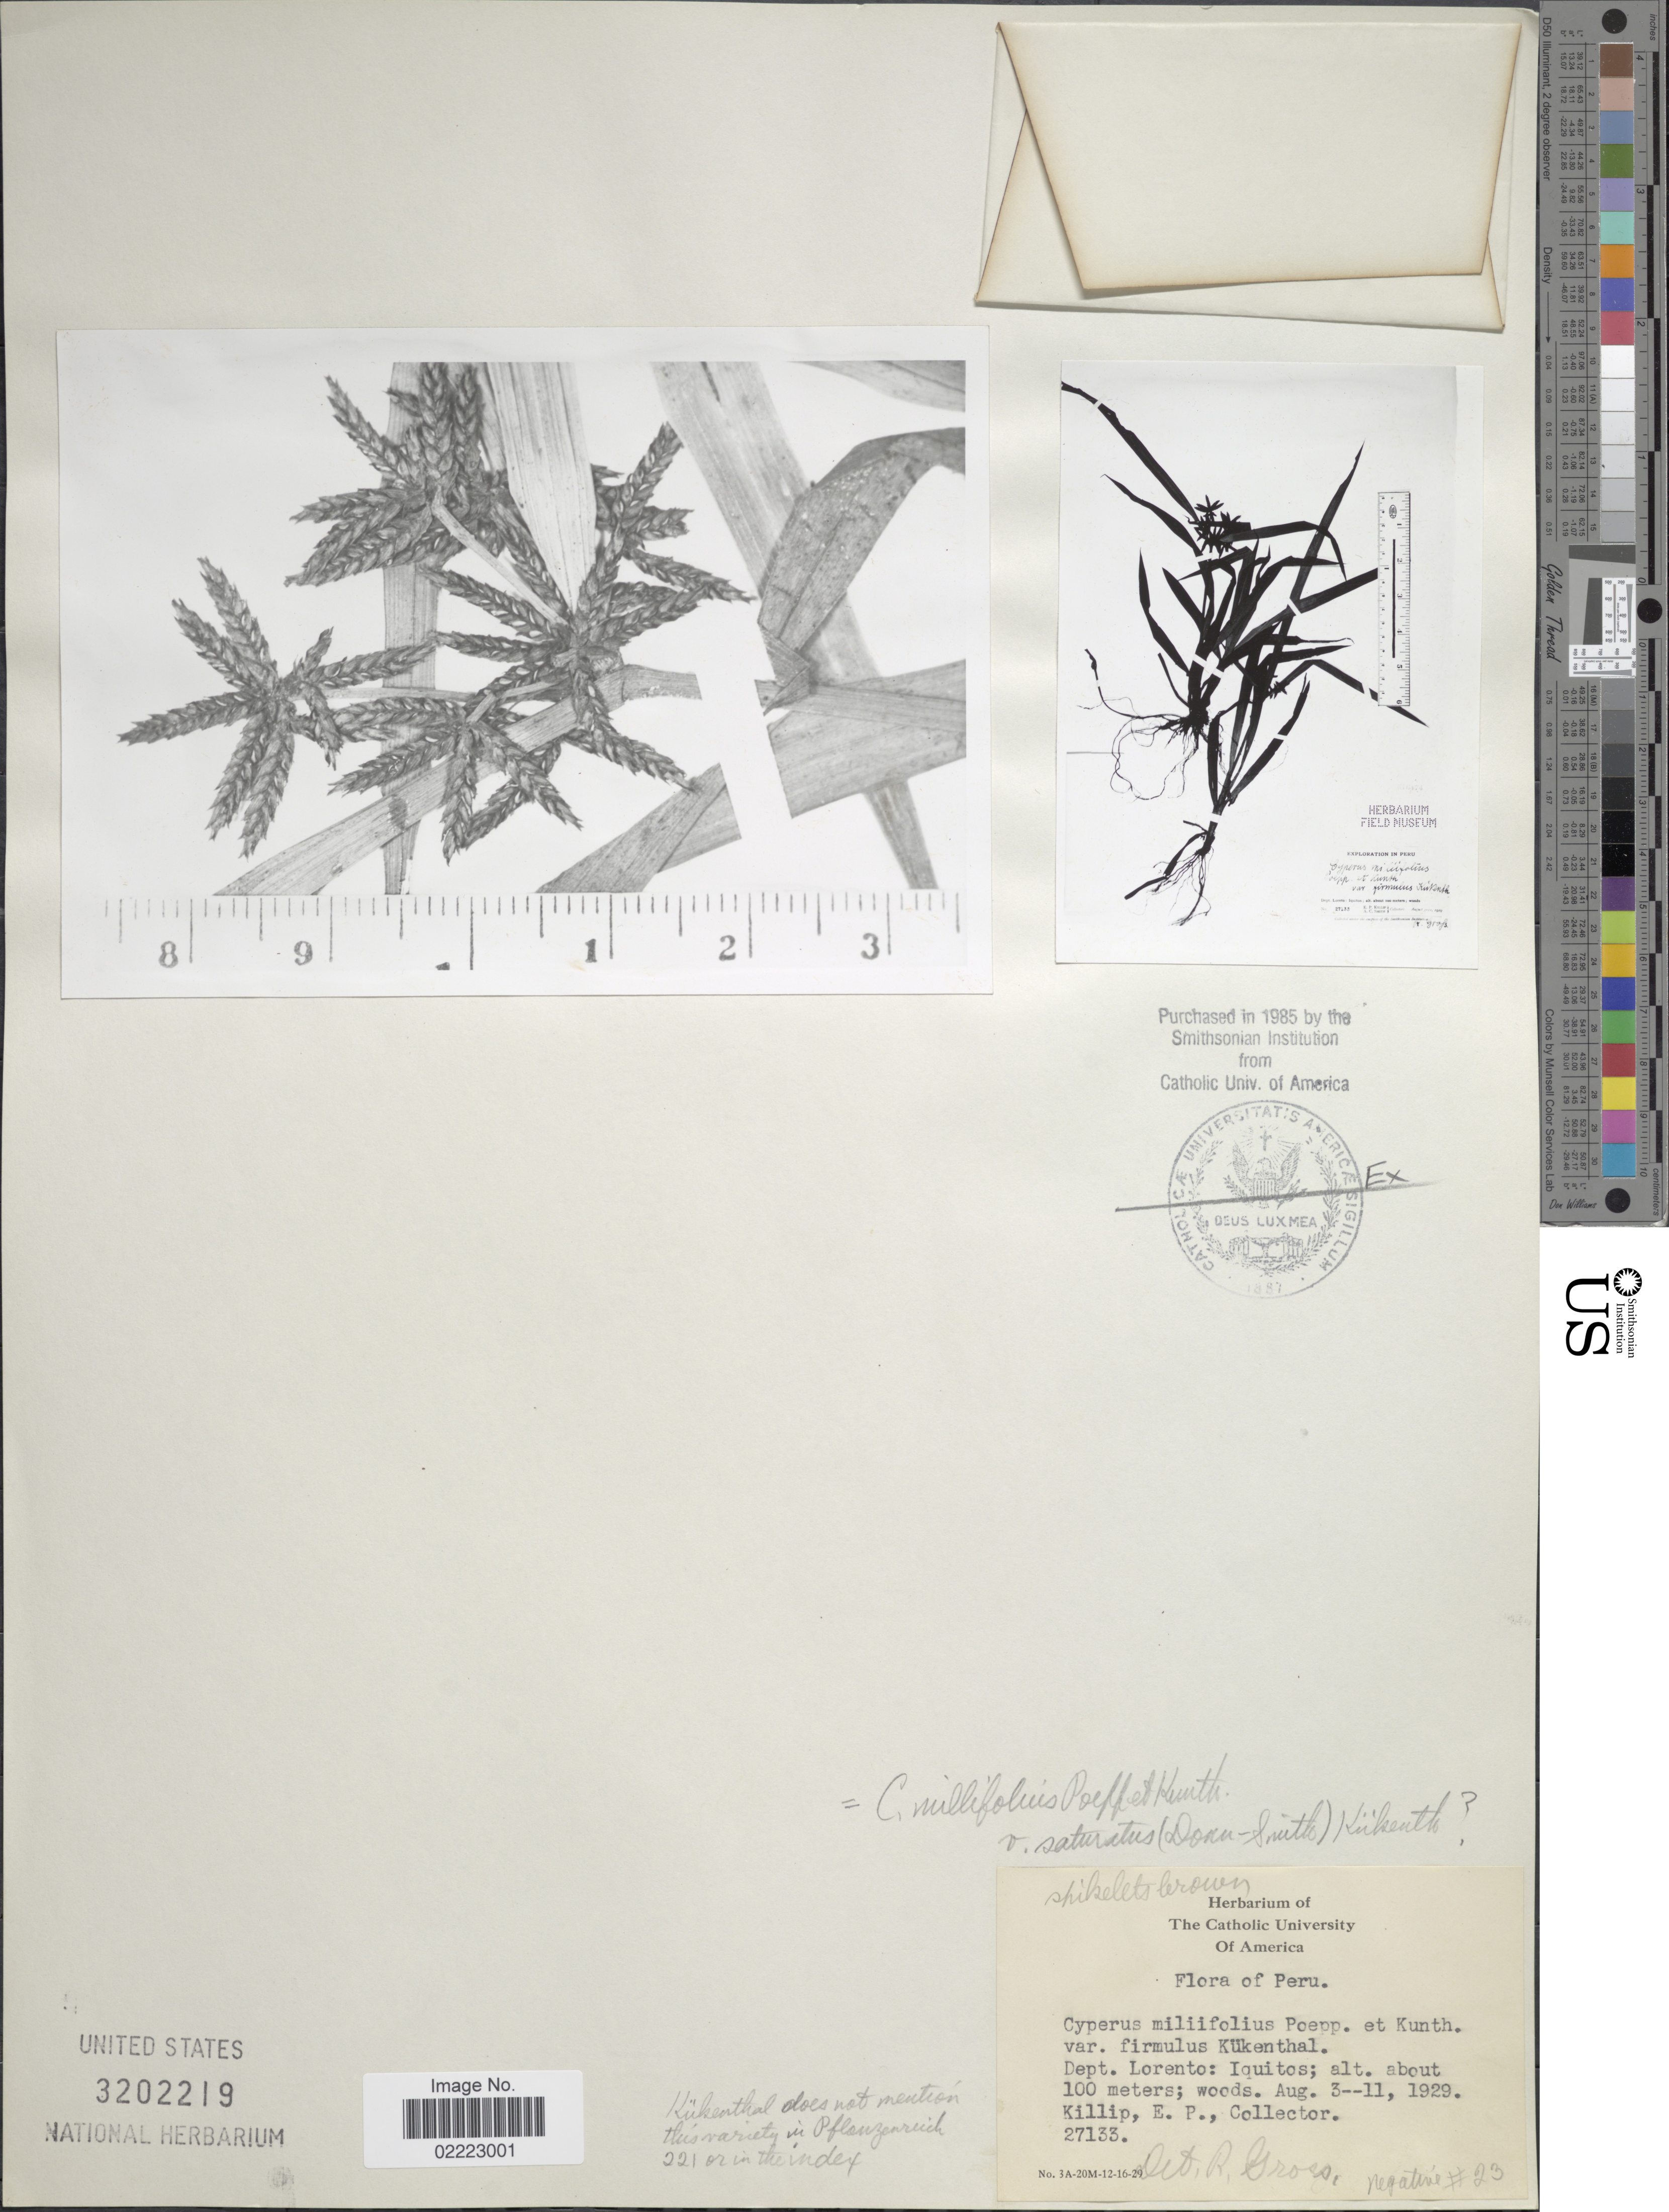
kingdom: Plantae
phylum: Tracheophyta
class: Liliopsida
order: Poales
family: Cyperaceae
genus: Cyperus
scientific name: Cyperus miliifolius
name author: Poepp. & Kunth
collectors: E. P. Killip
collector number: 27133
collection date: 1929-08-03/1929-08-11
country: Peru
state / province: Loreto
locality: Dept. Loreto: Iquitos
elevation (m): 100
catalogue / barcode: US 3202219